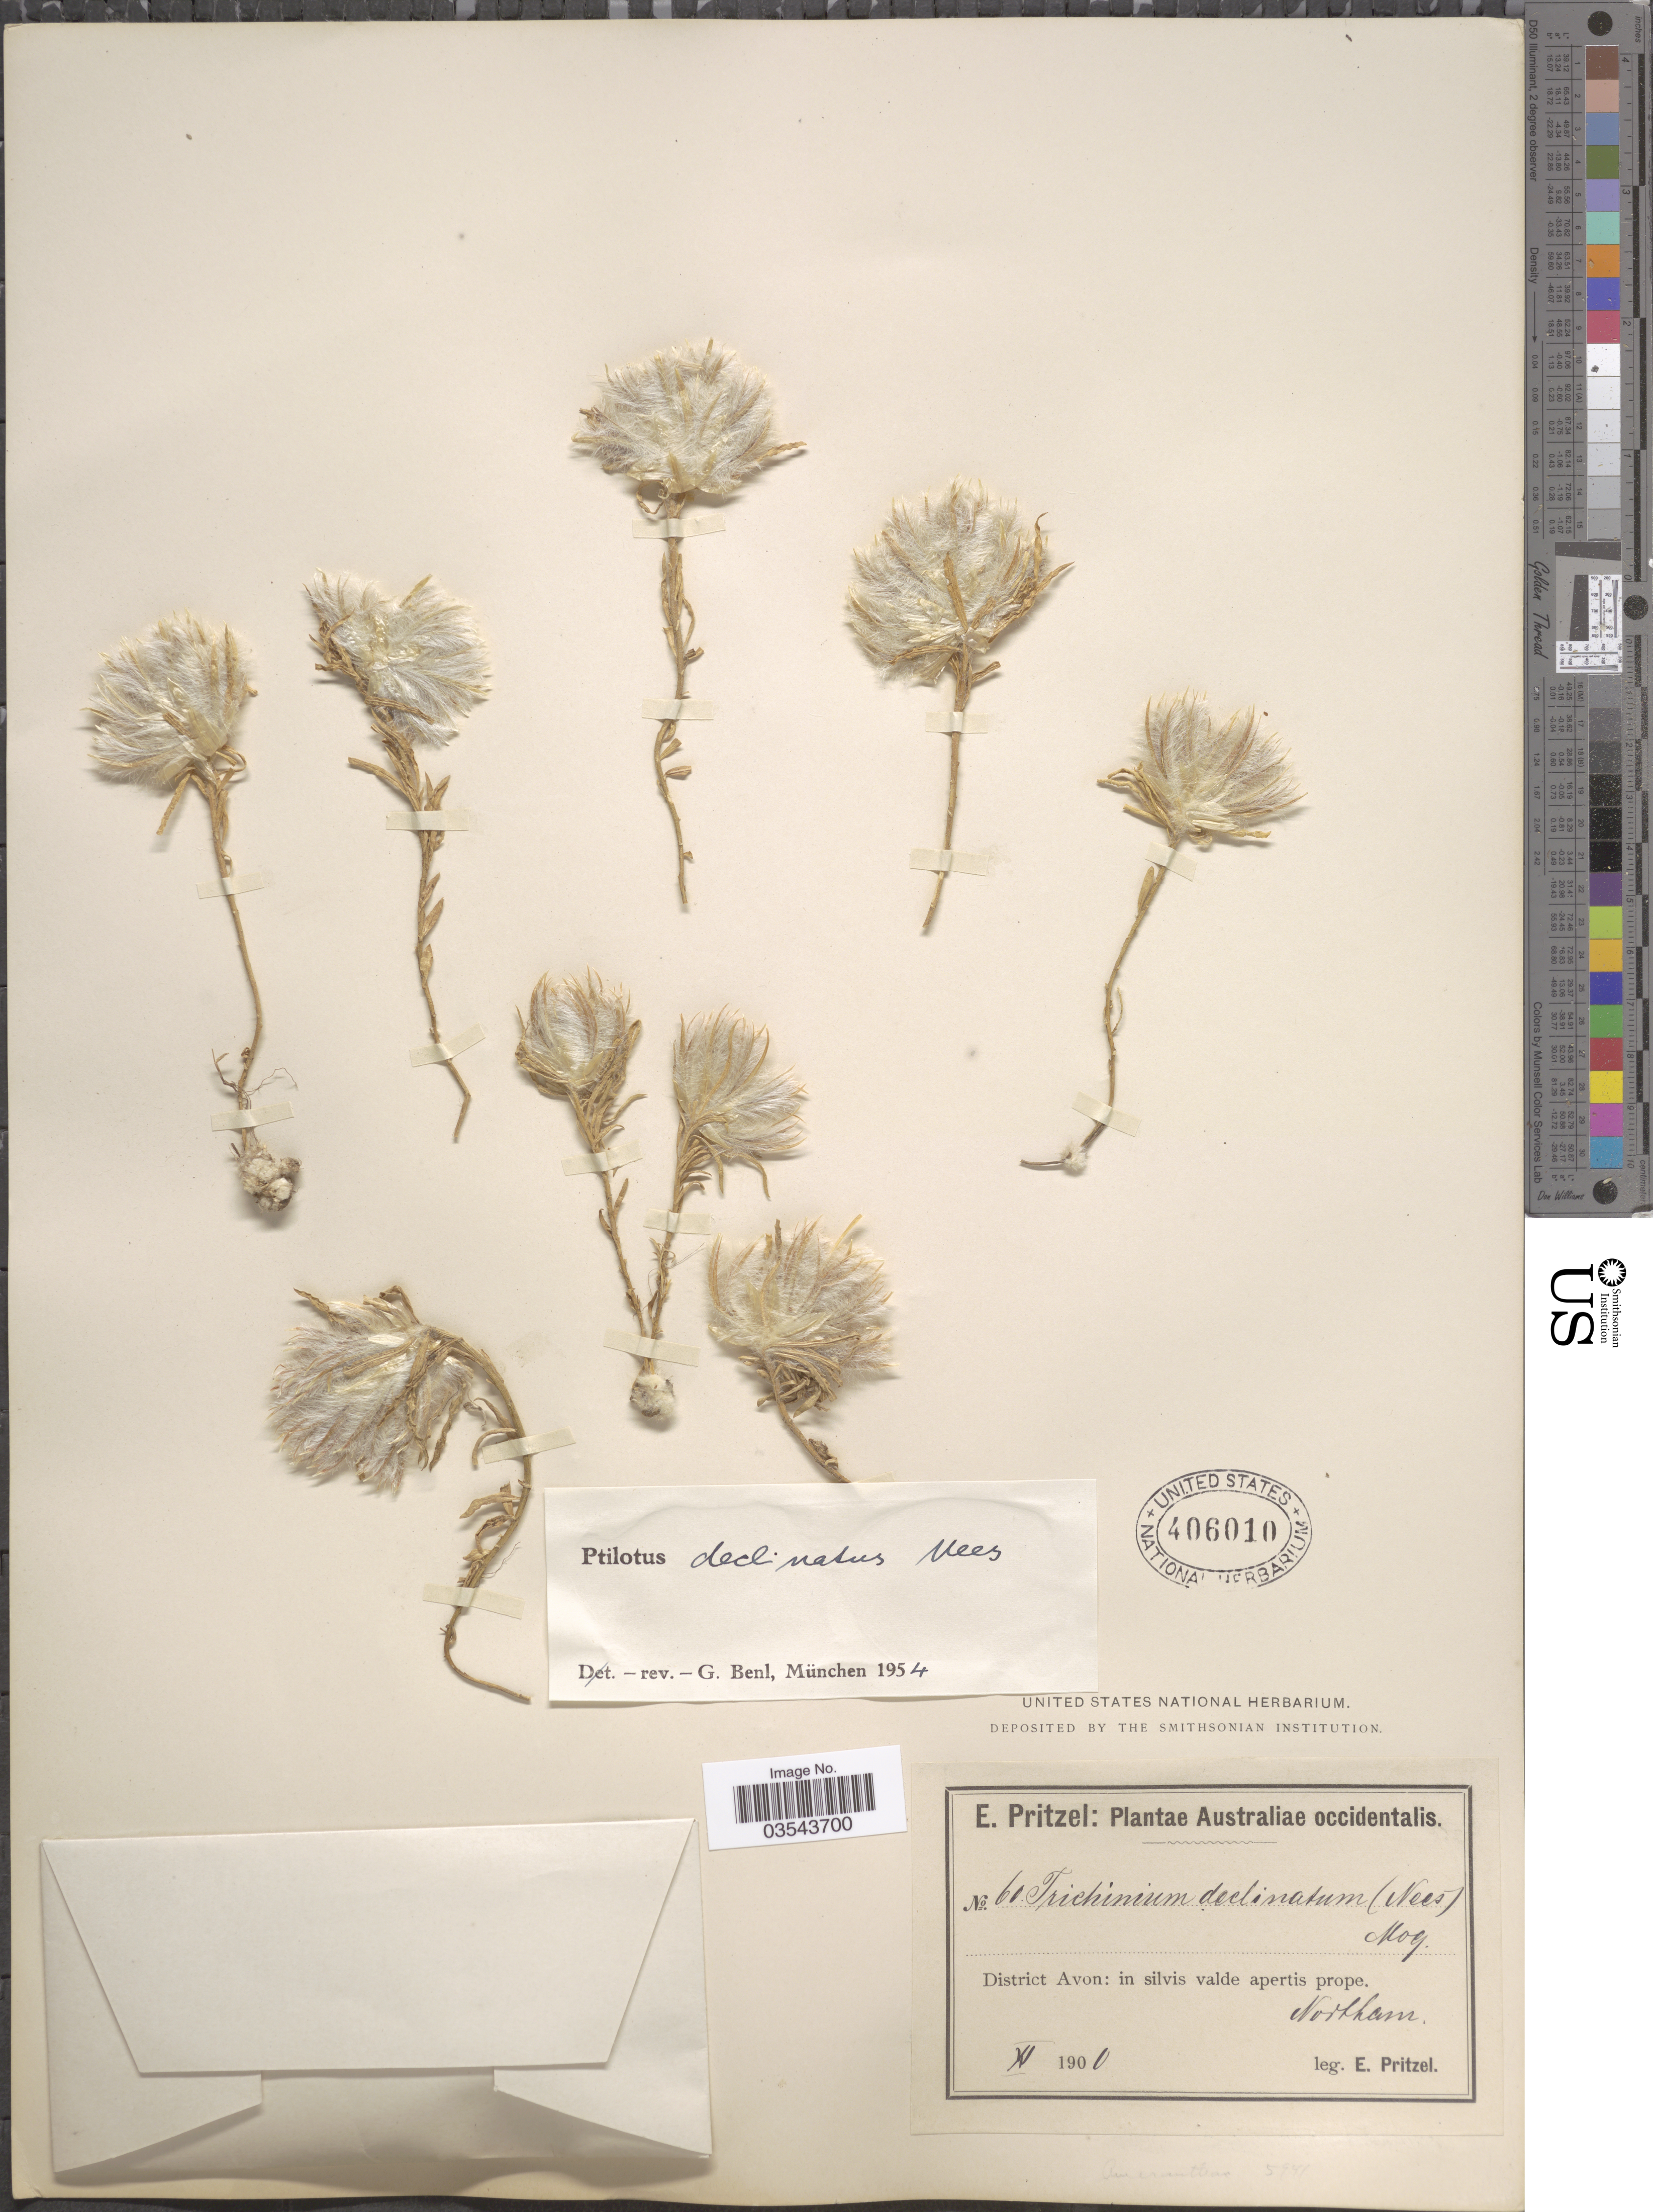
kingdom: Plantae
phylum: Tracheophyta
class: Magnoliopsida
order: Caryophyllales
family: Amaranthaceae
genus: Ptilotus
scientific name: Ptilotus declinatus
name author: Nees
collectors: E. G. Pritzel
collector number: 60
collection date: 1900-11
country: Australia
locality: Australiae occidentalis. District Avon: in silvis valde apertis prope. Northam.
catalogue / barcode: US 406010